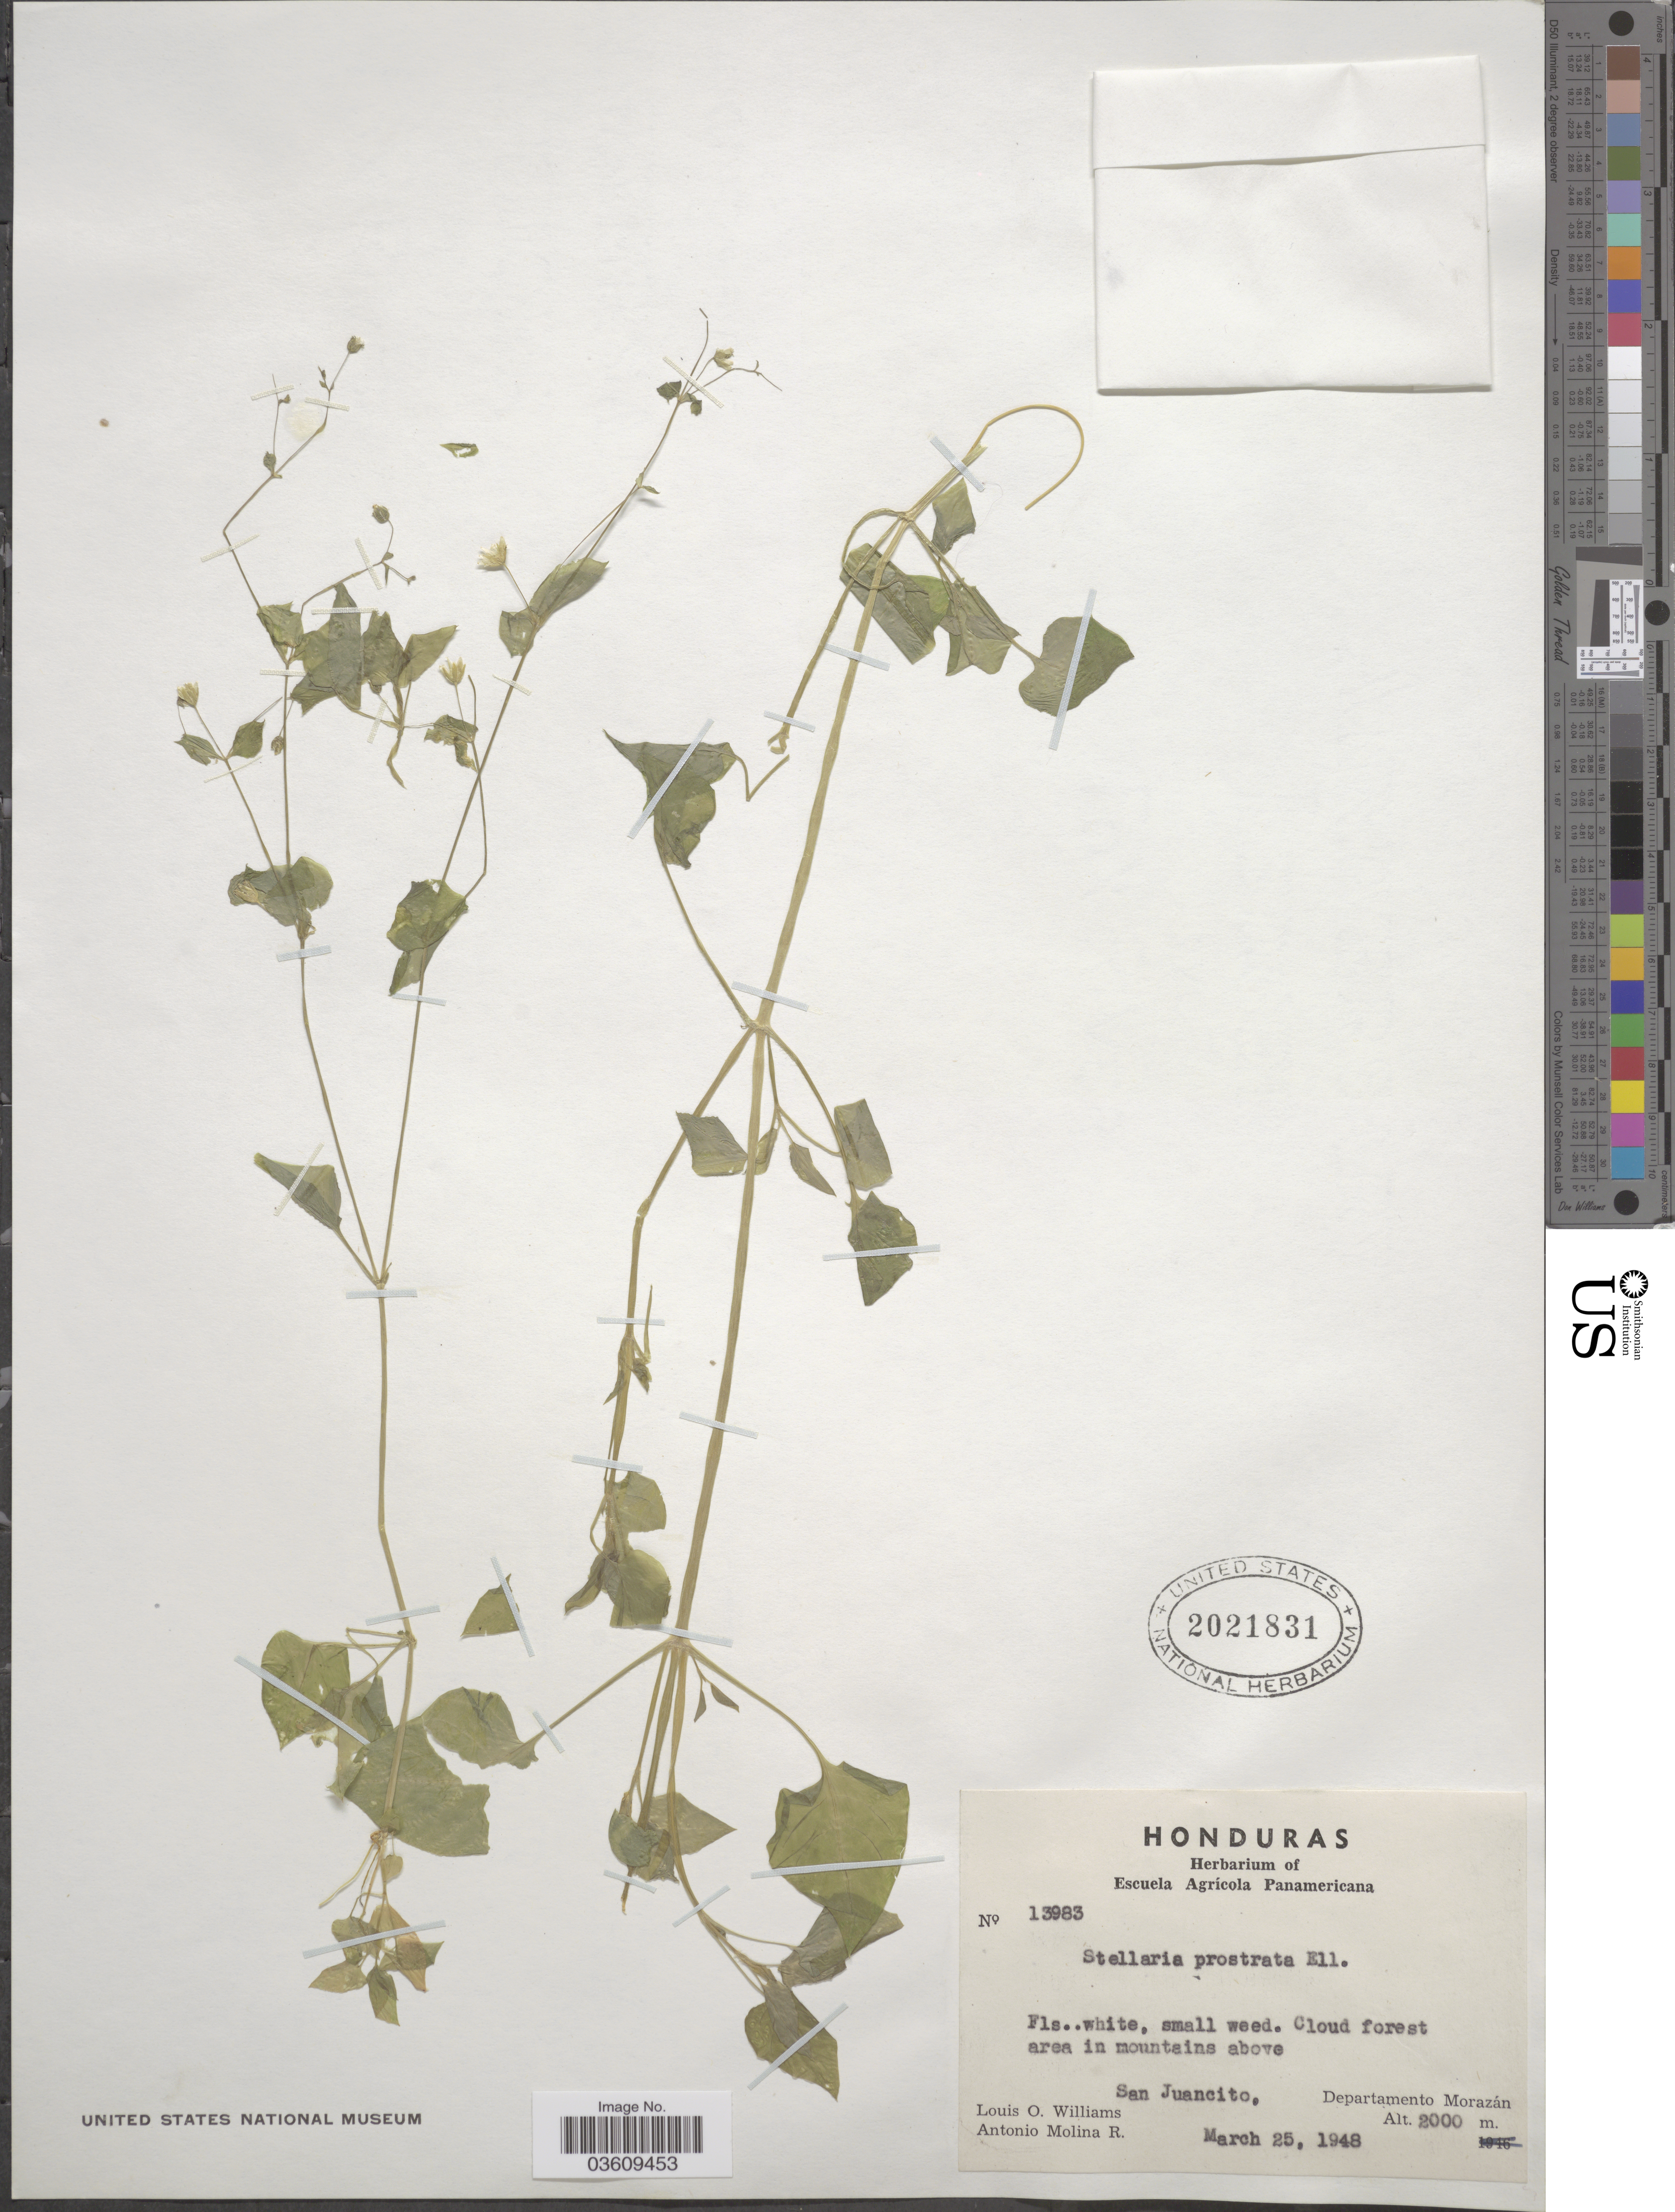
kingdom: Plantae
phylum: Tracheophyta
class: Magnoliopsida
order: Caryophyllales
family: Caryophyllaceae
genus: Stellaria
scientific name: Stellaria prostrata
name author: Baldwin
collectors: L. O. Williams & A. Molina R.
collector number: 13983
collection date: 1948-03-25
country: Honduras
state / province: Fco. Morazán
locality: Cloud forest area in mountains above San Juancito, Departamento Morazán.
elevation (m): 2000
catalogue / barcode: US 2021831